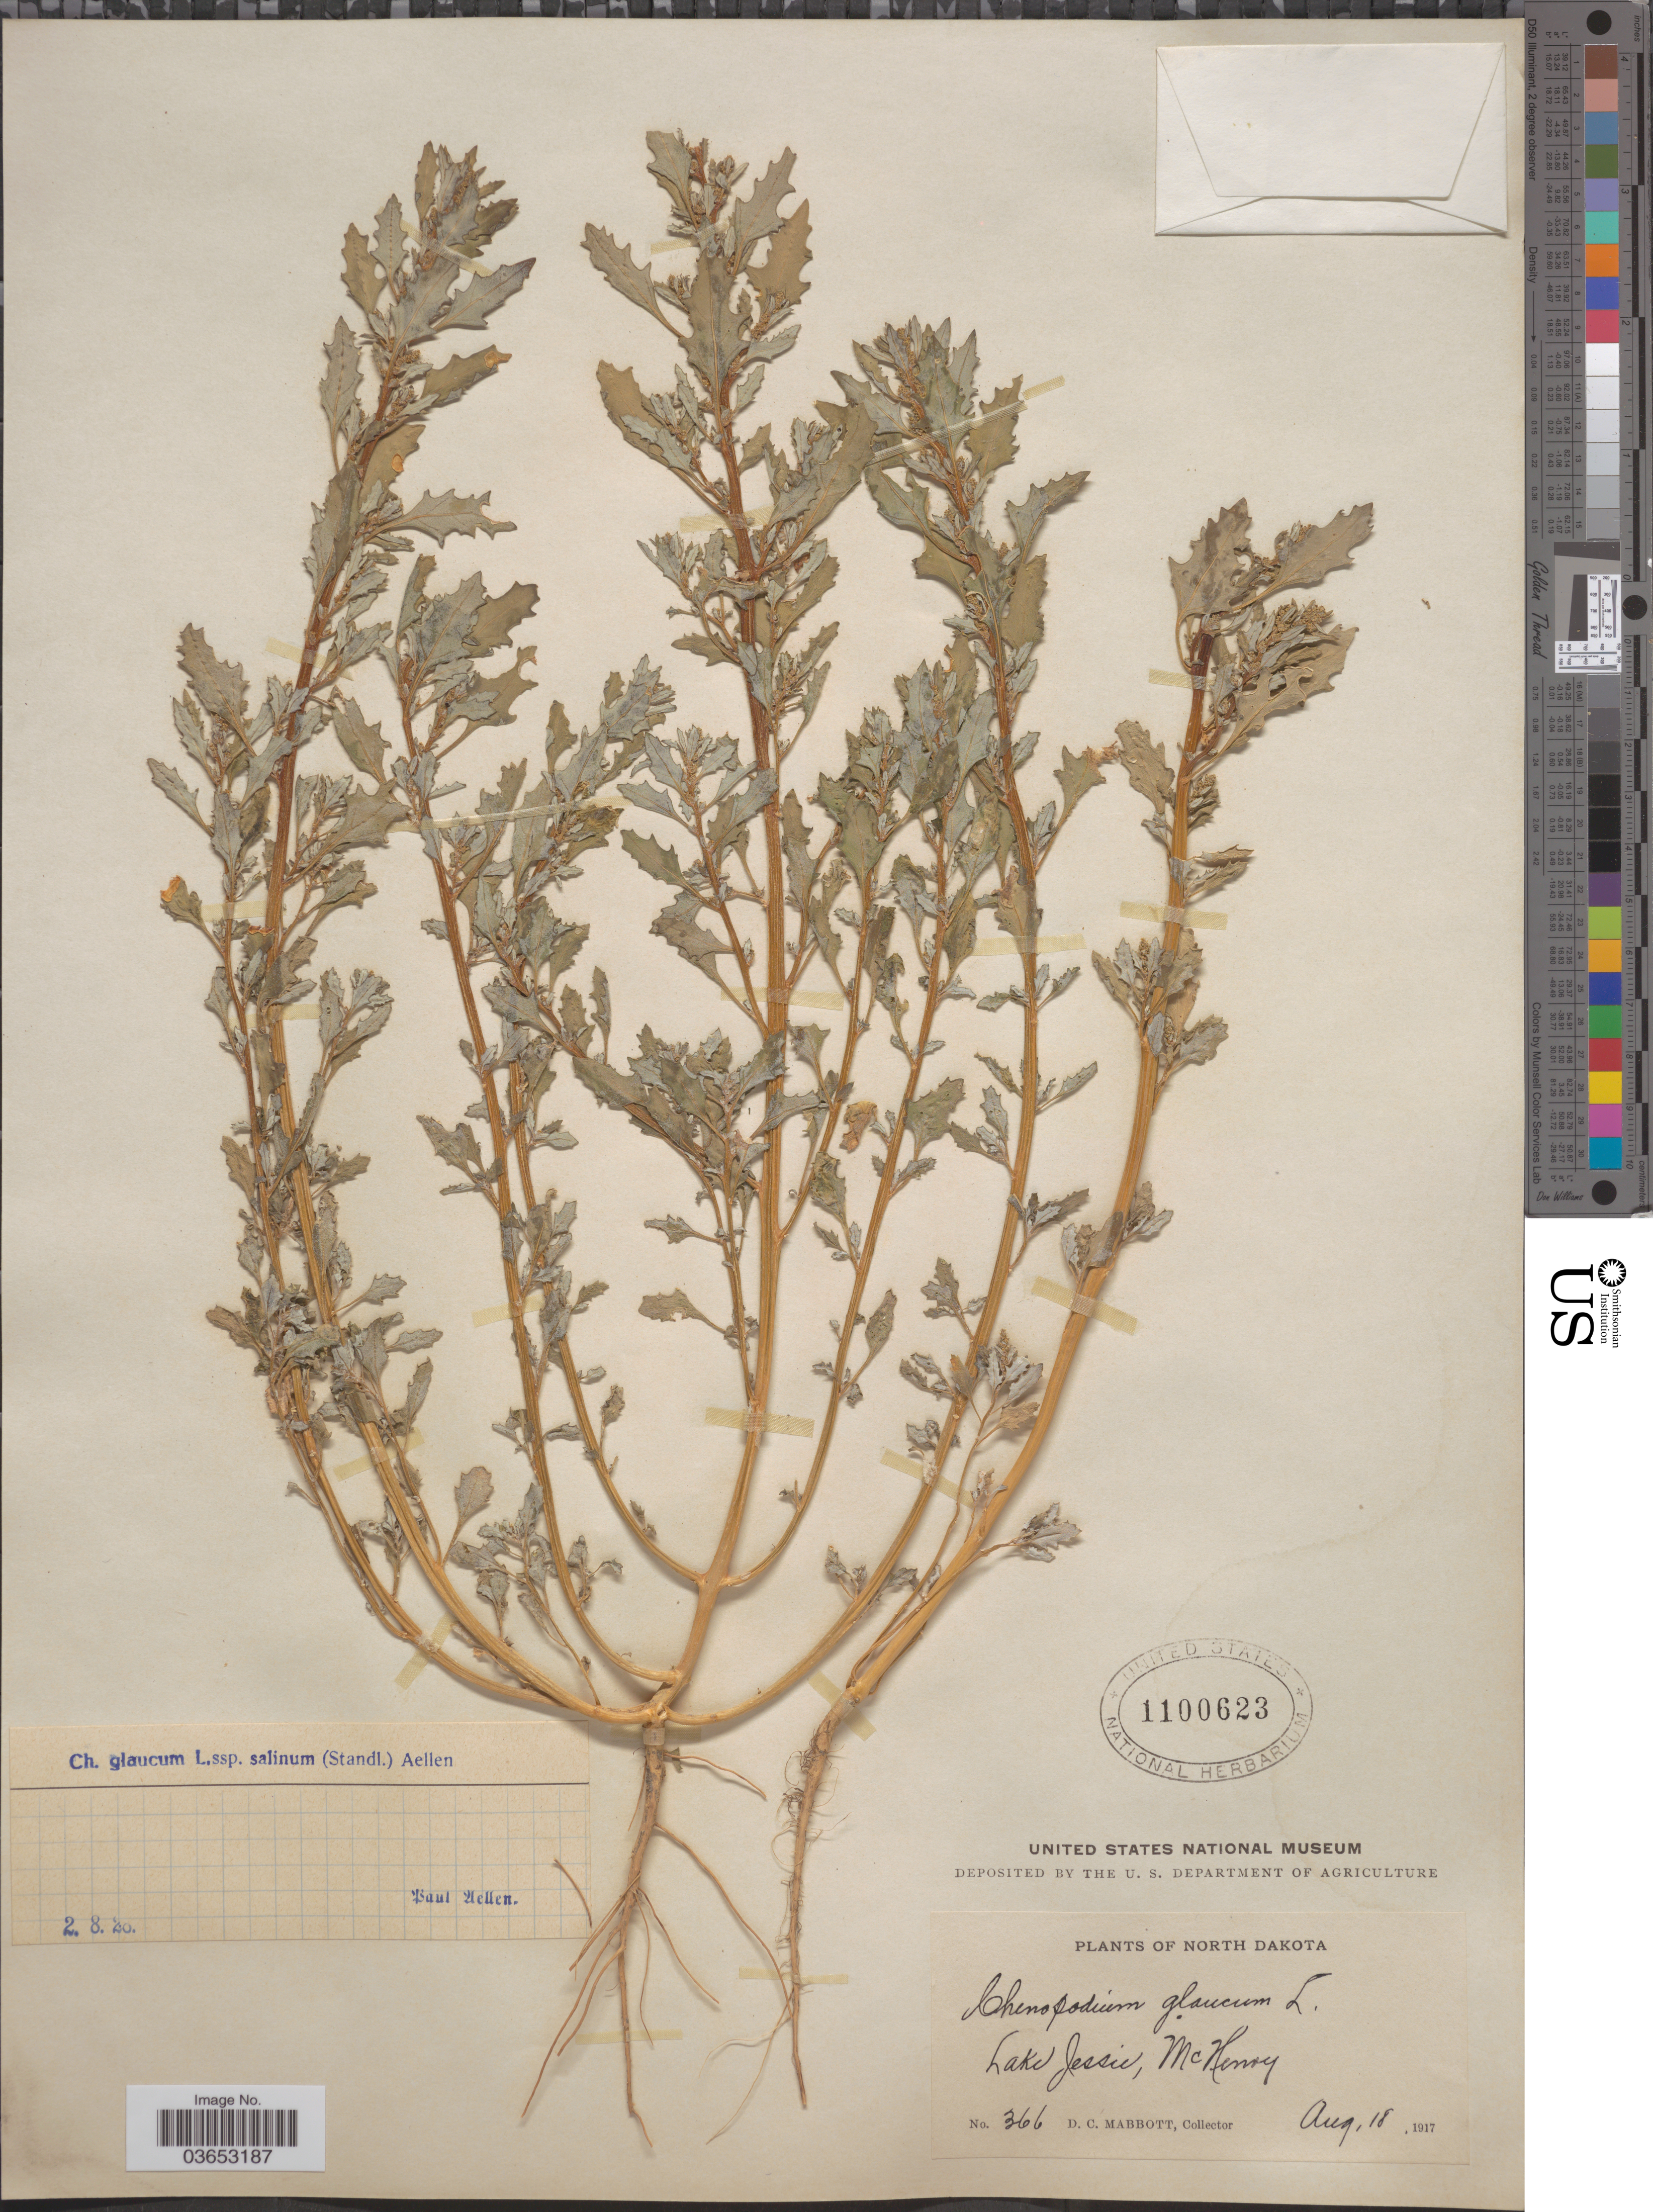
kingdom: Plantae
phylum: Tracheophyta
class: Magnoliopsida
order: Caryophyllales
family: Amaranthaceae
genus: Chenopodium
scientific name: Chenopodium glaucum subsp. salinum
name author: (Aellen) Aellen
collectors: D. Mabbott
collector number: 366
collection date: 1917-08-18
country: United States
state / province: North Dakota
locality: Lake Jessie, McHenry.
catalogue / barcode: US 1100623